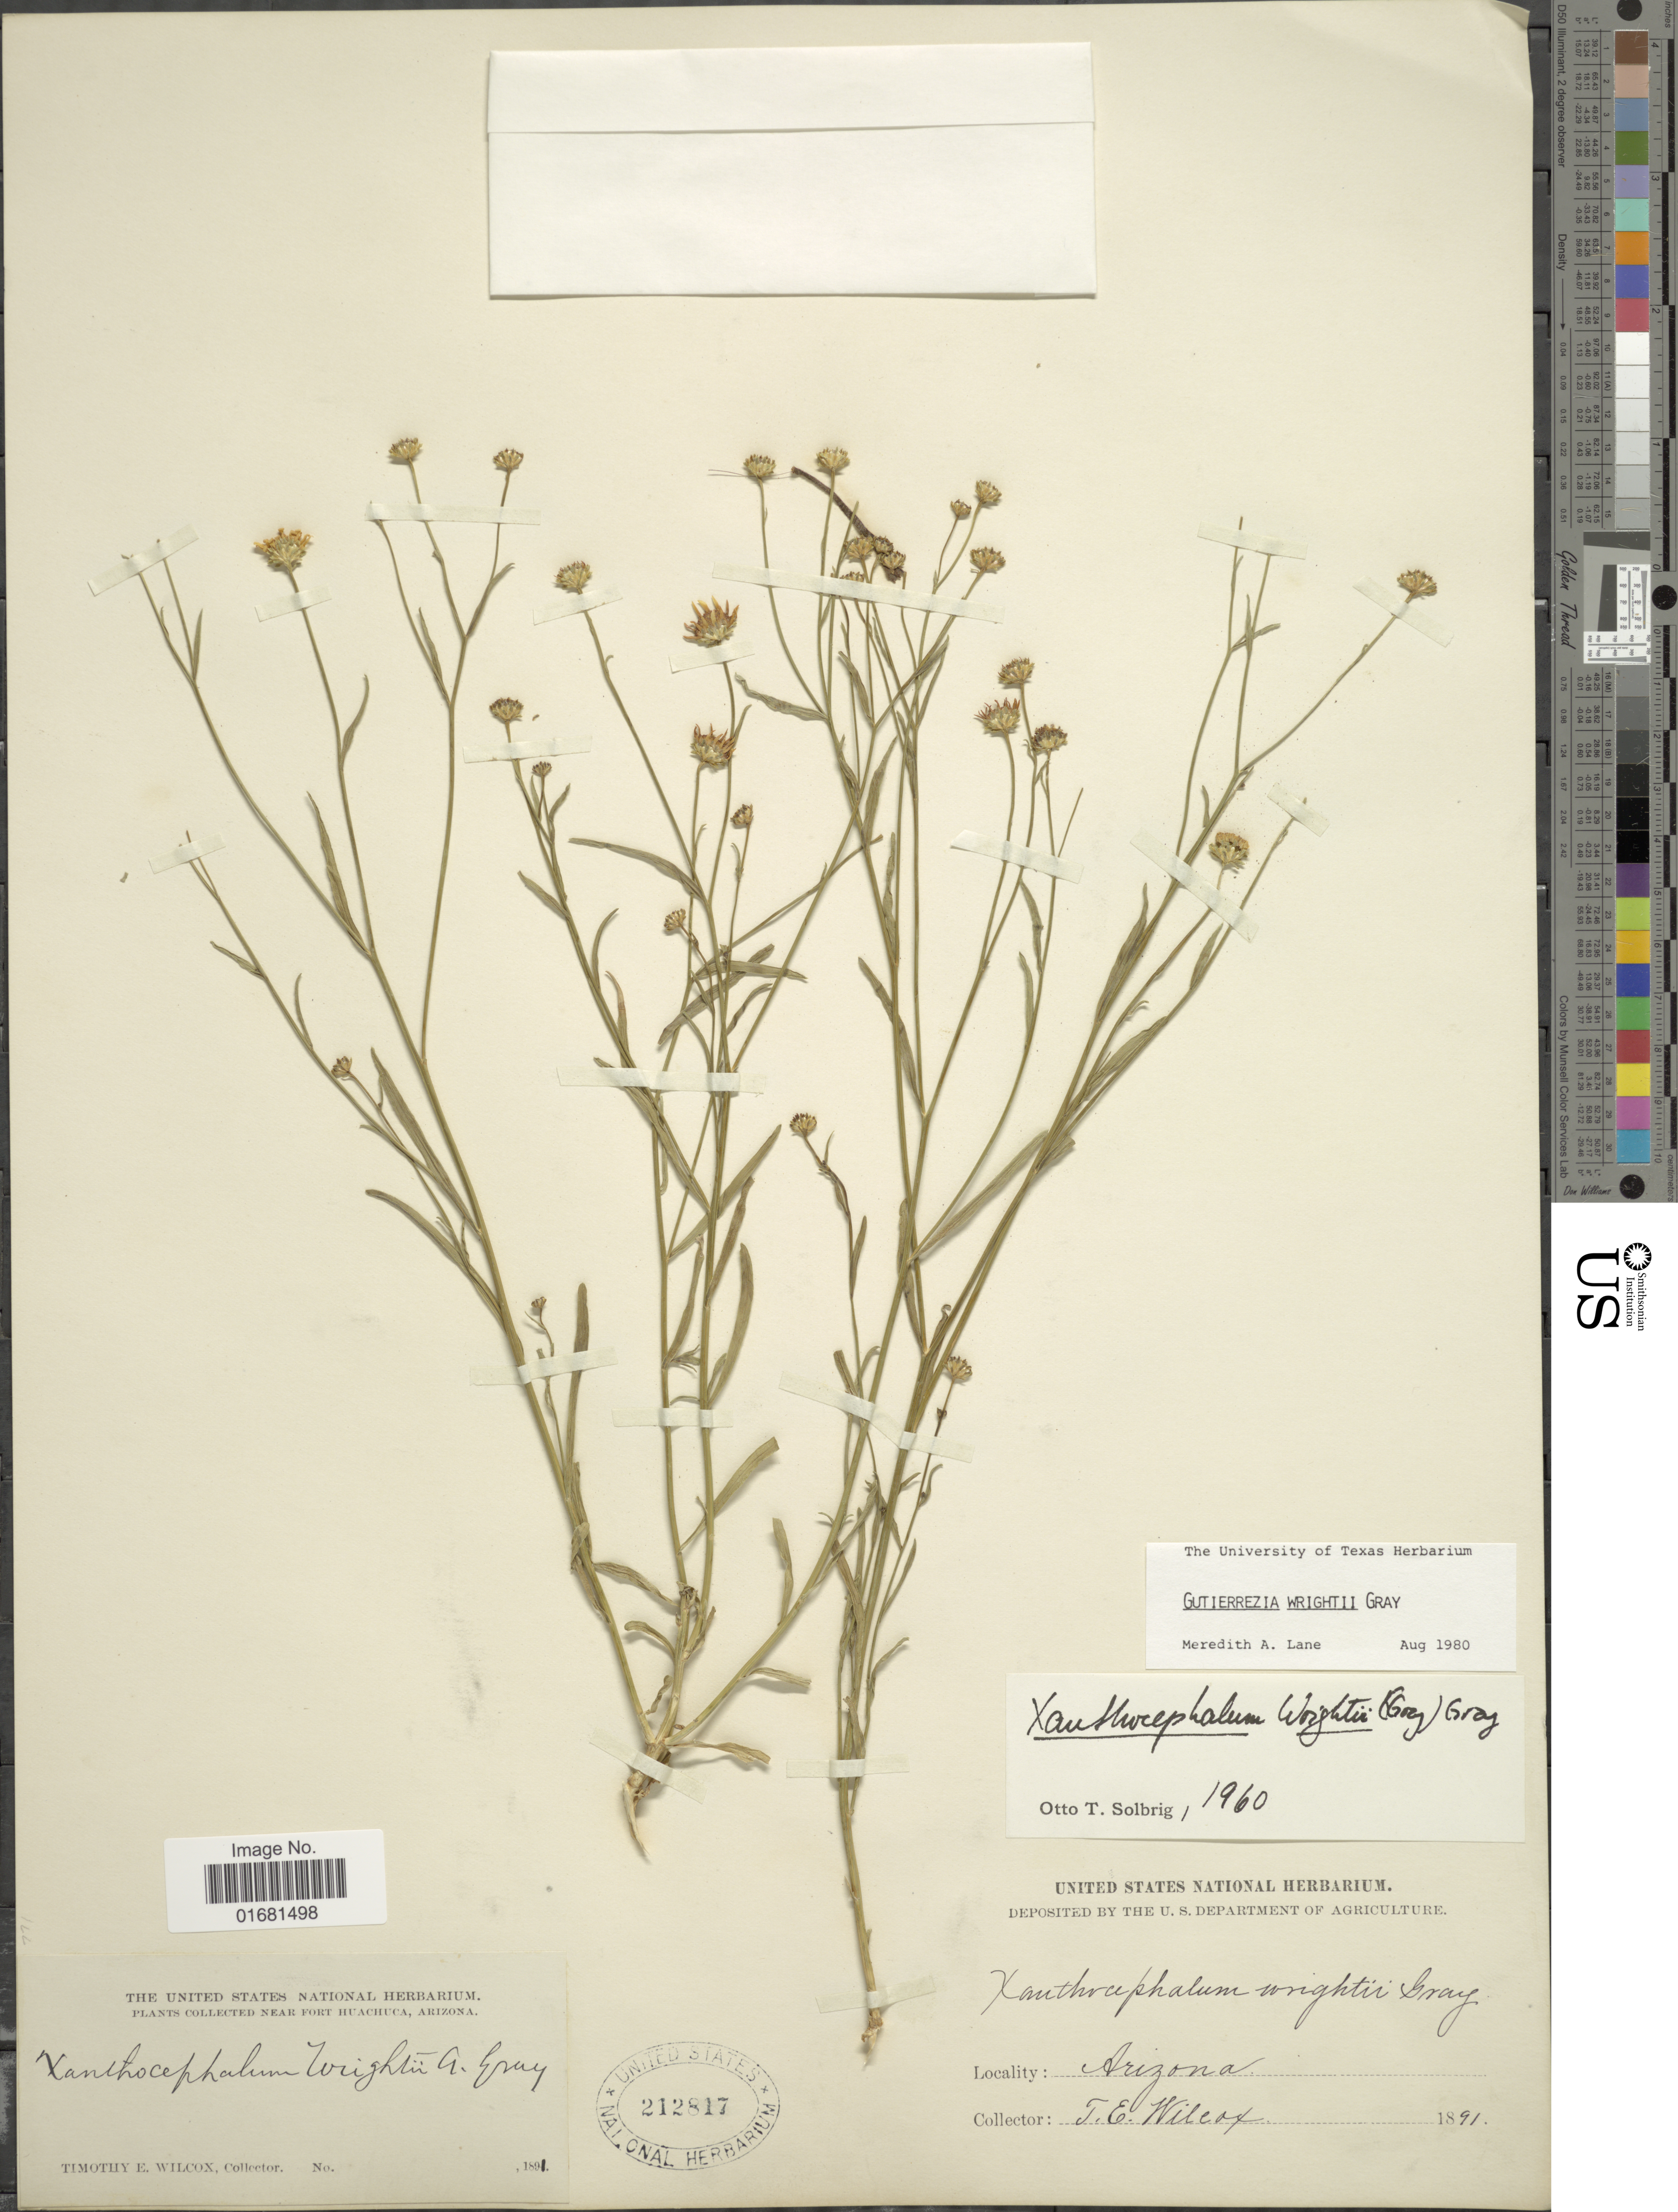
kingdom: Plantae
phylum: Tracheophyta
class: Magnoliopsida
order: Asterales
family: Asteraceae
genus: Gutierrezia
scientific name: Gutierrezia wrightii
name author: A. Gray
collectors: T. E. Wilcox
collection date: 1891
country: United States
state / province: Arizona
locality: Near Fort Huachuca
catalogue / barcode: US 212817